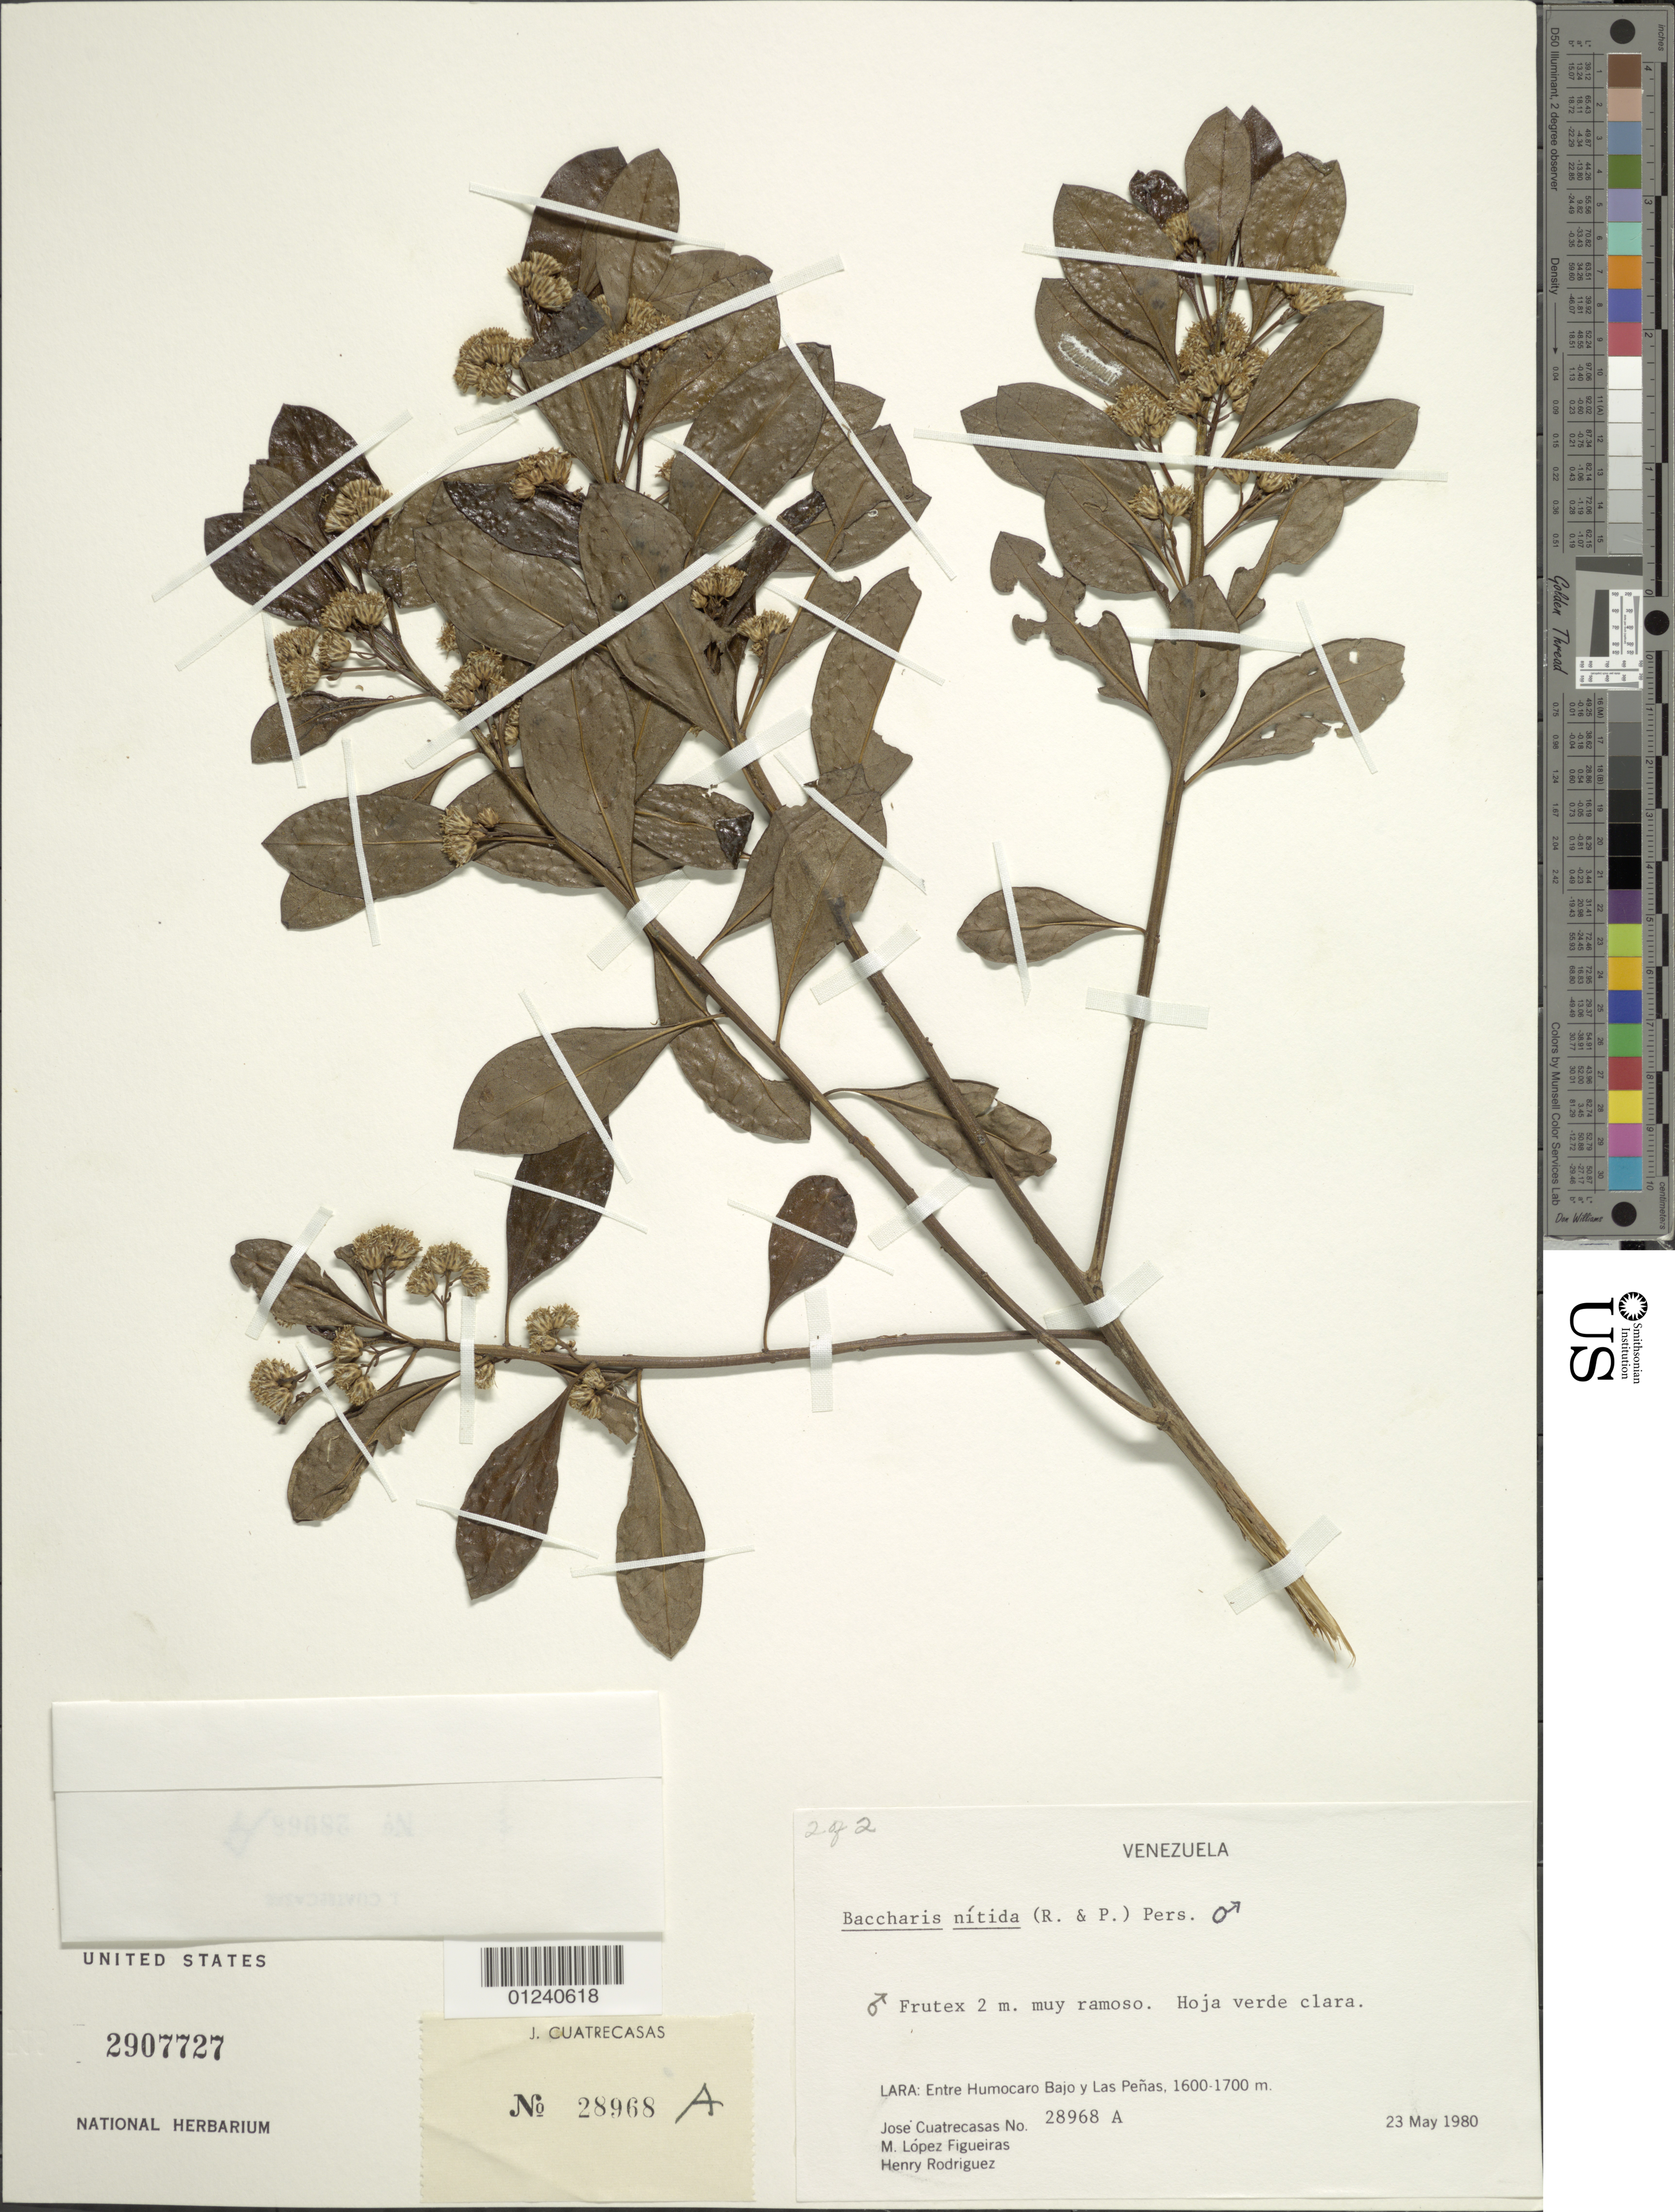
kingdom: Plantae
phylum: Tracheophyta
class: Magnoliopsida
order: Asterales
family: Asteraceae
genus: Baccharis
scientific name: Baccharis nitida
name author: (Ruiz & Pav.) Pers.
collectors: J. Cuatrecasas, M. López Figueiras & H. Rodriguez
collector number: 28968A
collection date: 1980-05-23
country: Venezuela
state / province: Lara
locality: Entre Humocaro Bajo y Las Peñas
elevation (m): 1600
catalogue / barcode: US 2907727